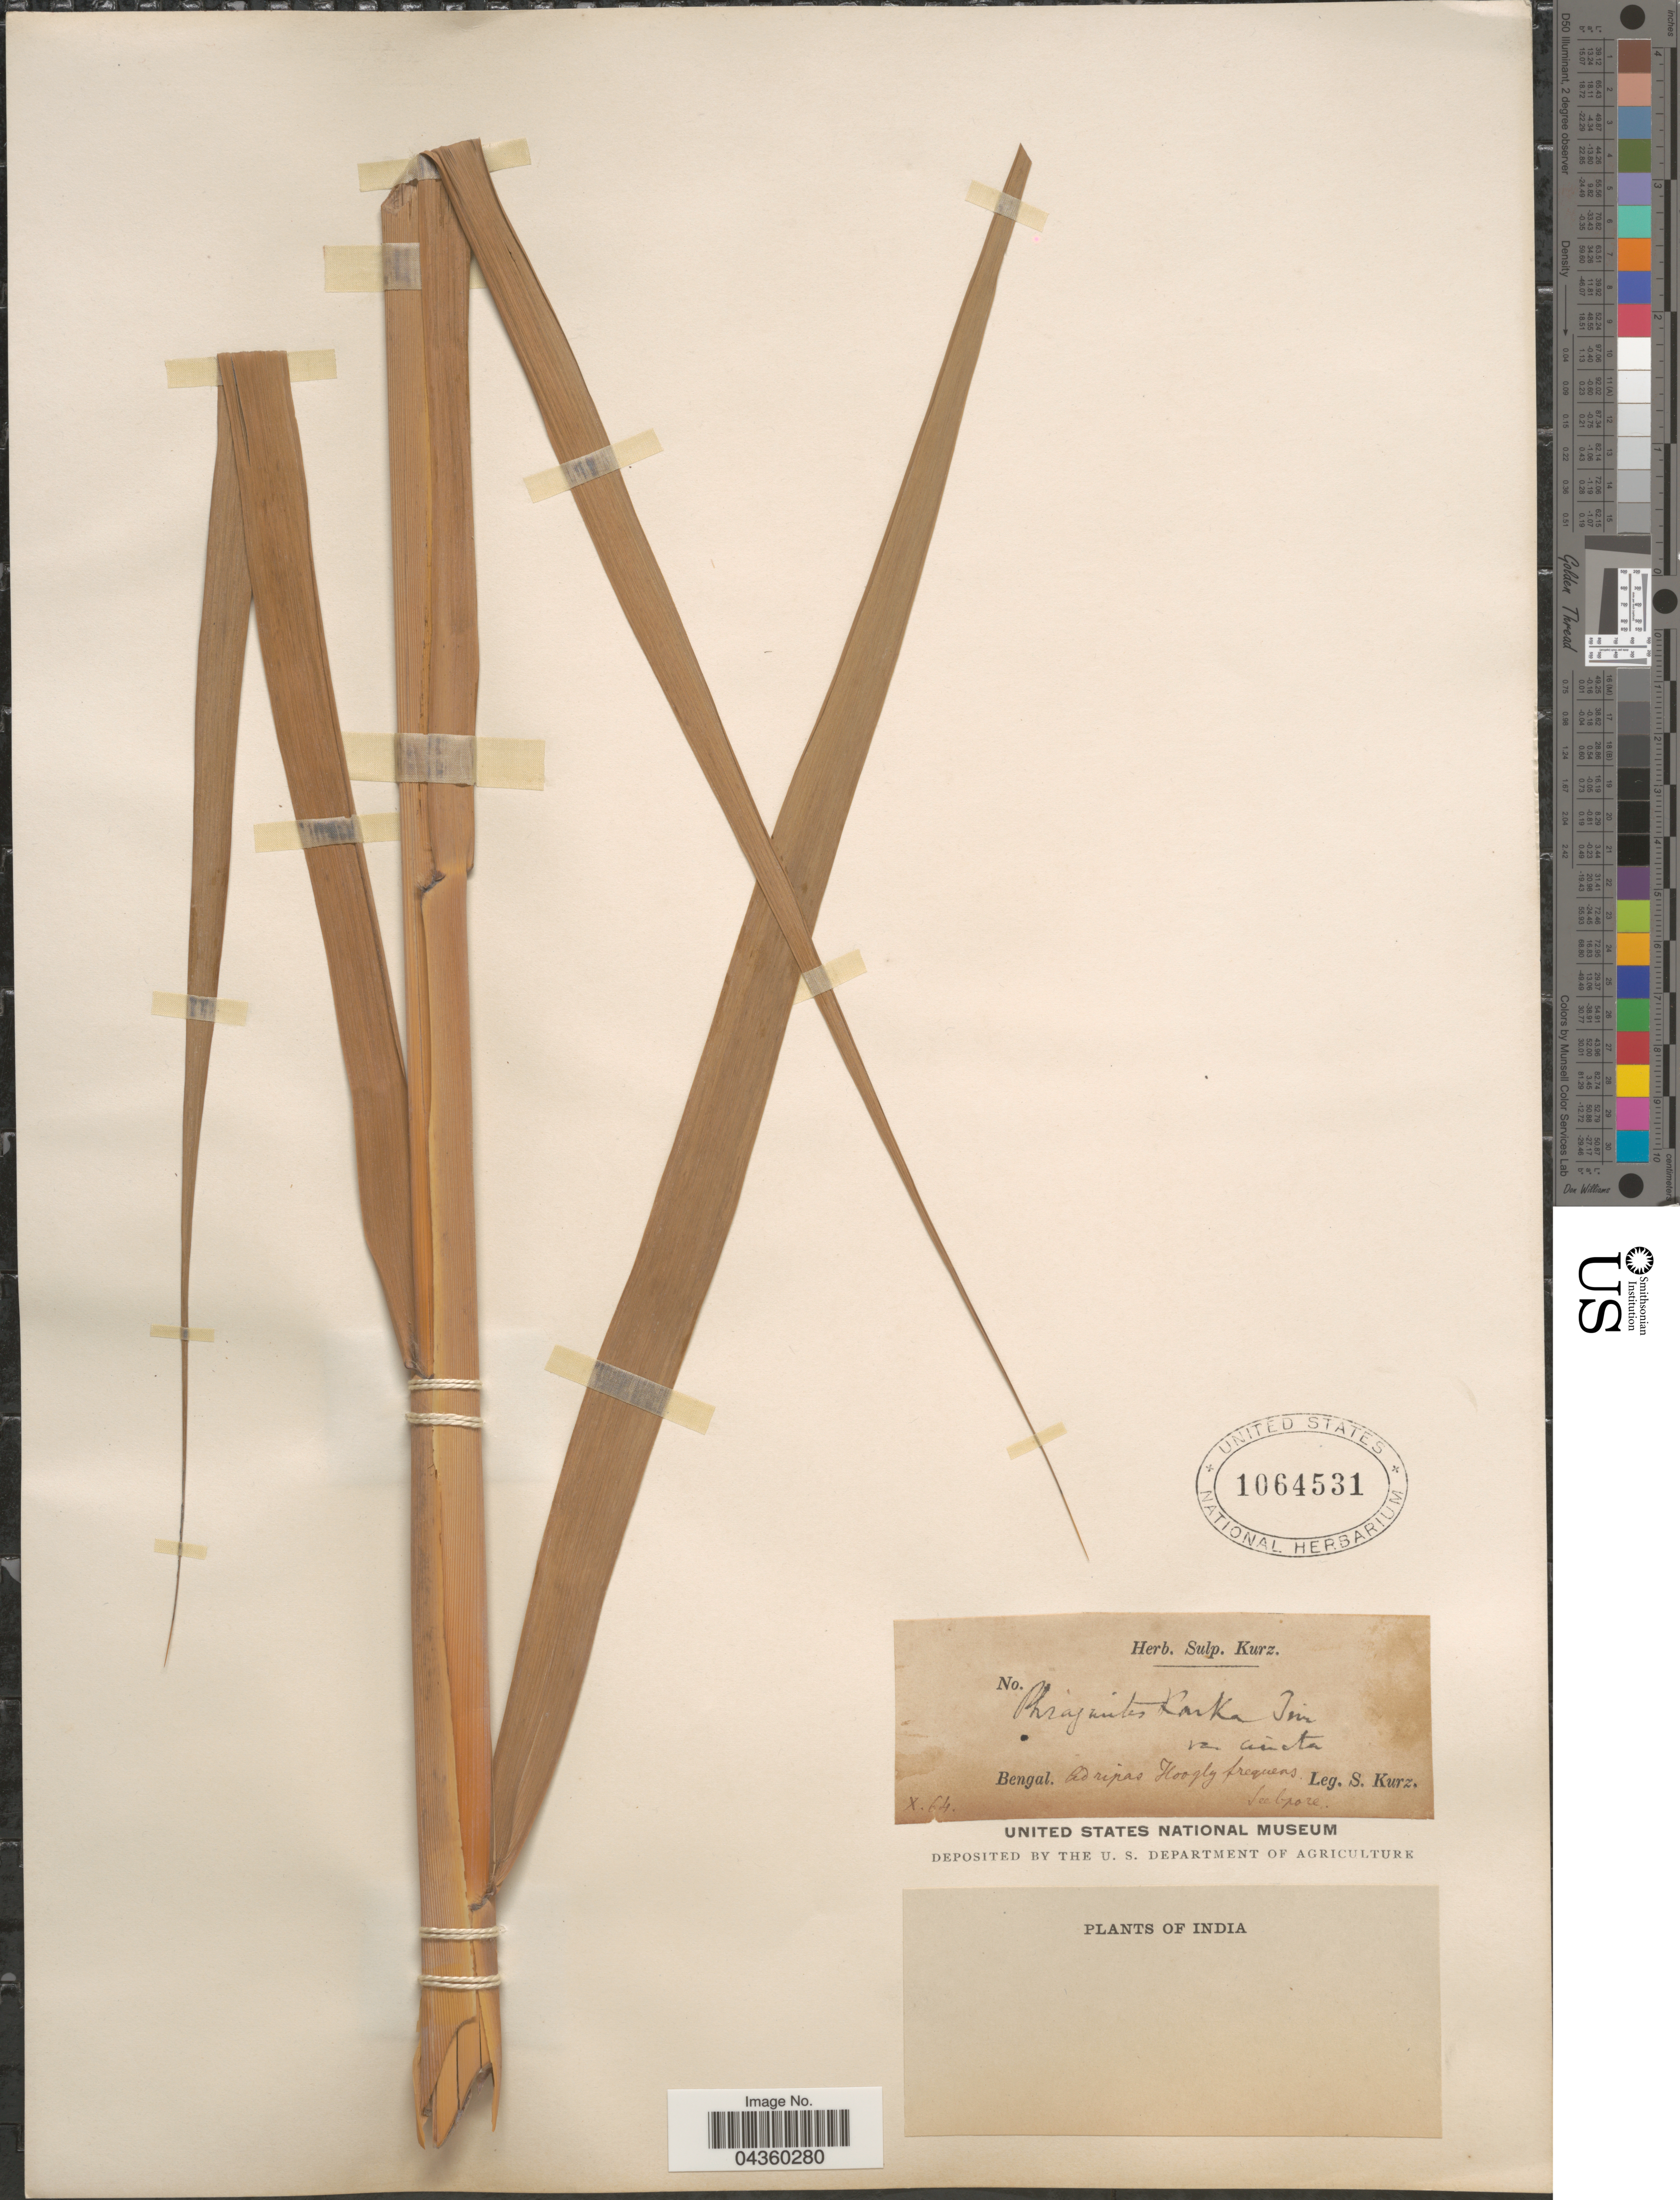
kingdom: Plantae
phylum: Tracheophyta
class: Liliopsida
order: Poales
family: Poaceae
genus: Phragmites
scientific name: Phragmites karka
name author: (Retz.) Trin. ex Steud.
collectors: S. Kurz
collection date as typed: Transcribed d/m/y: /10/64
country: India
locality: Bengal. Ad ripas Hoogly frequens.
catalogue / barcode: US 1064531